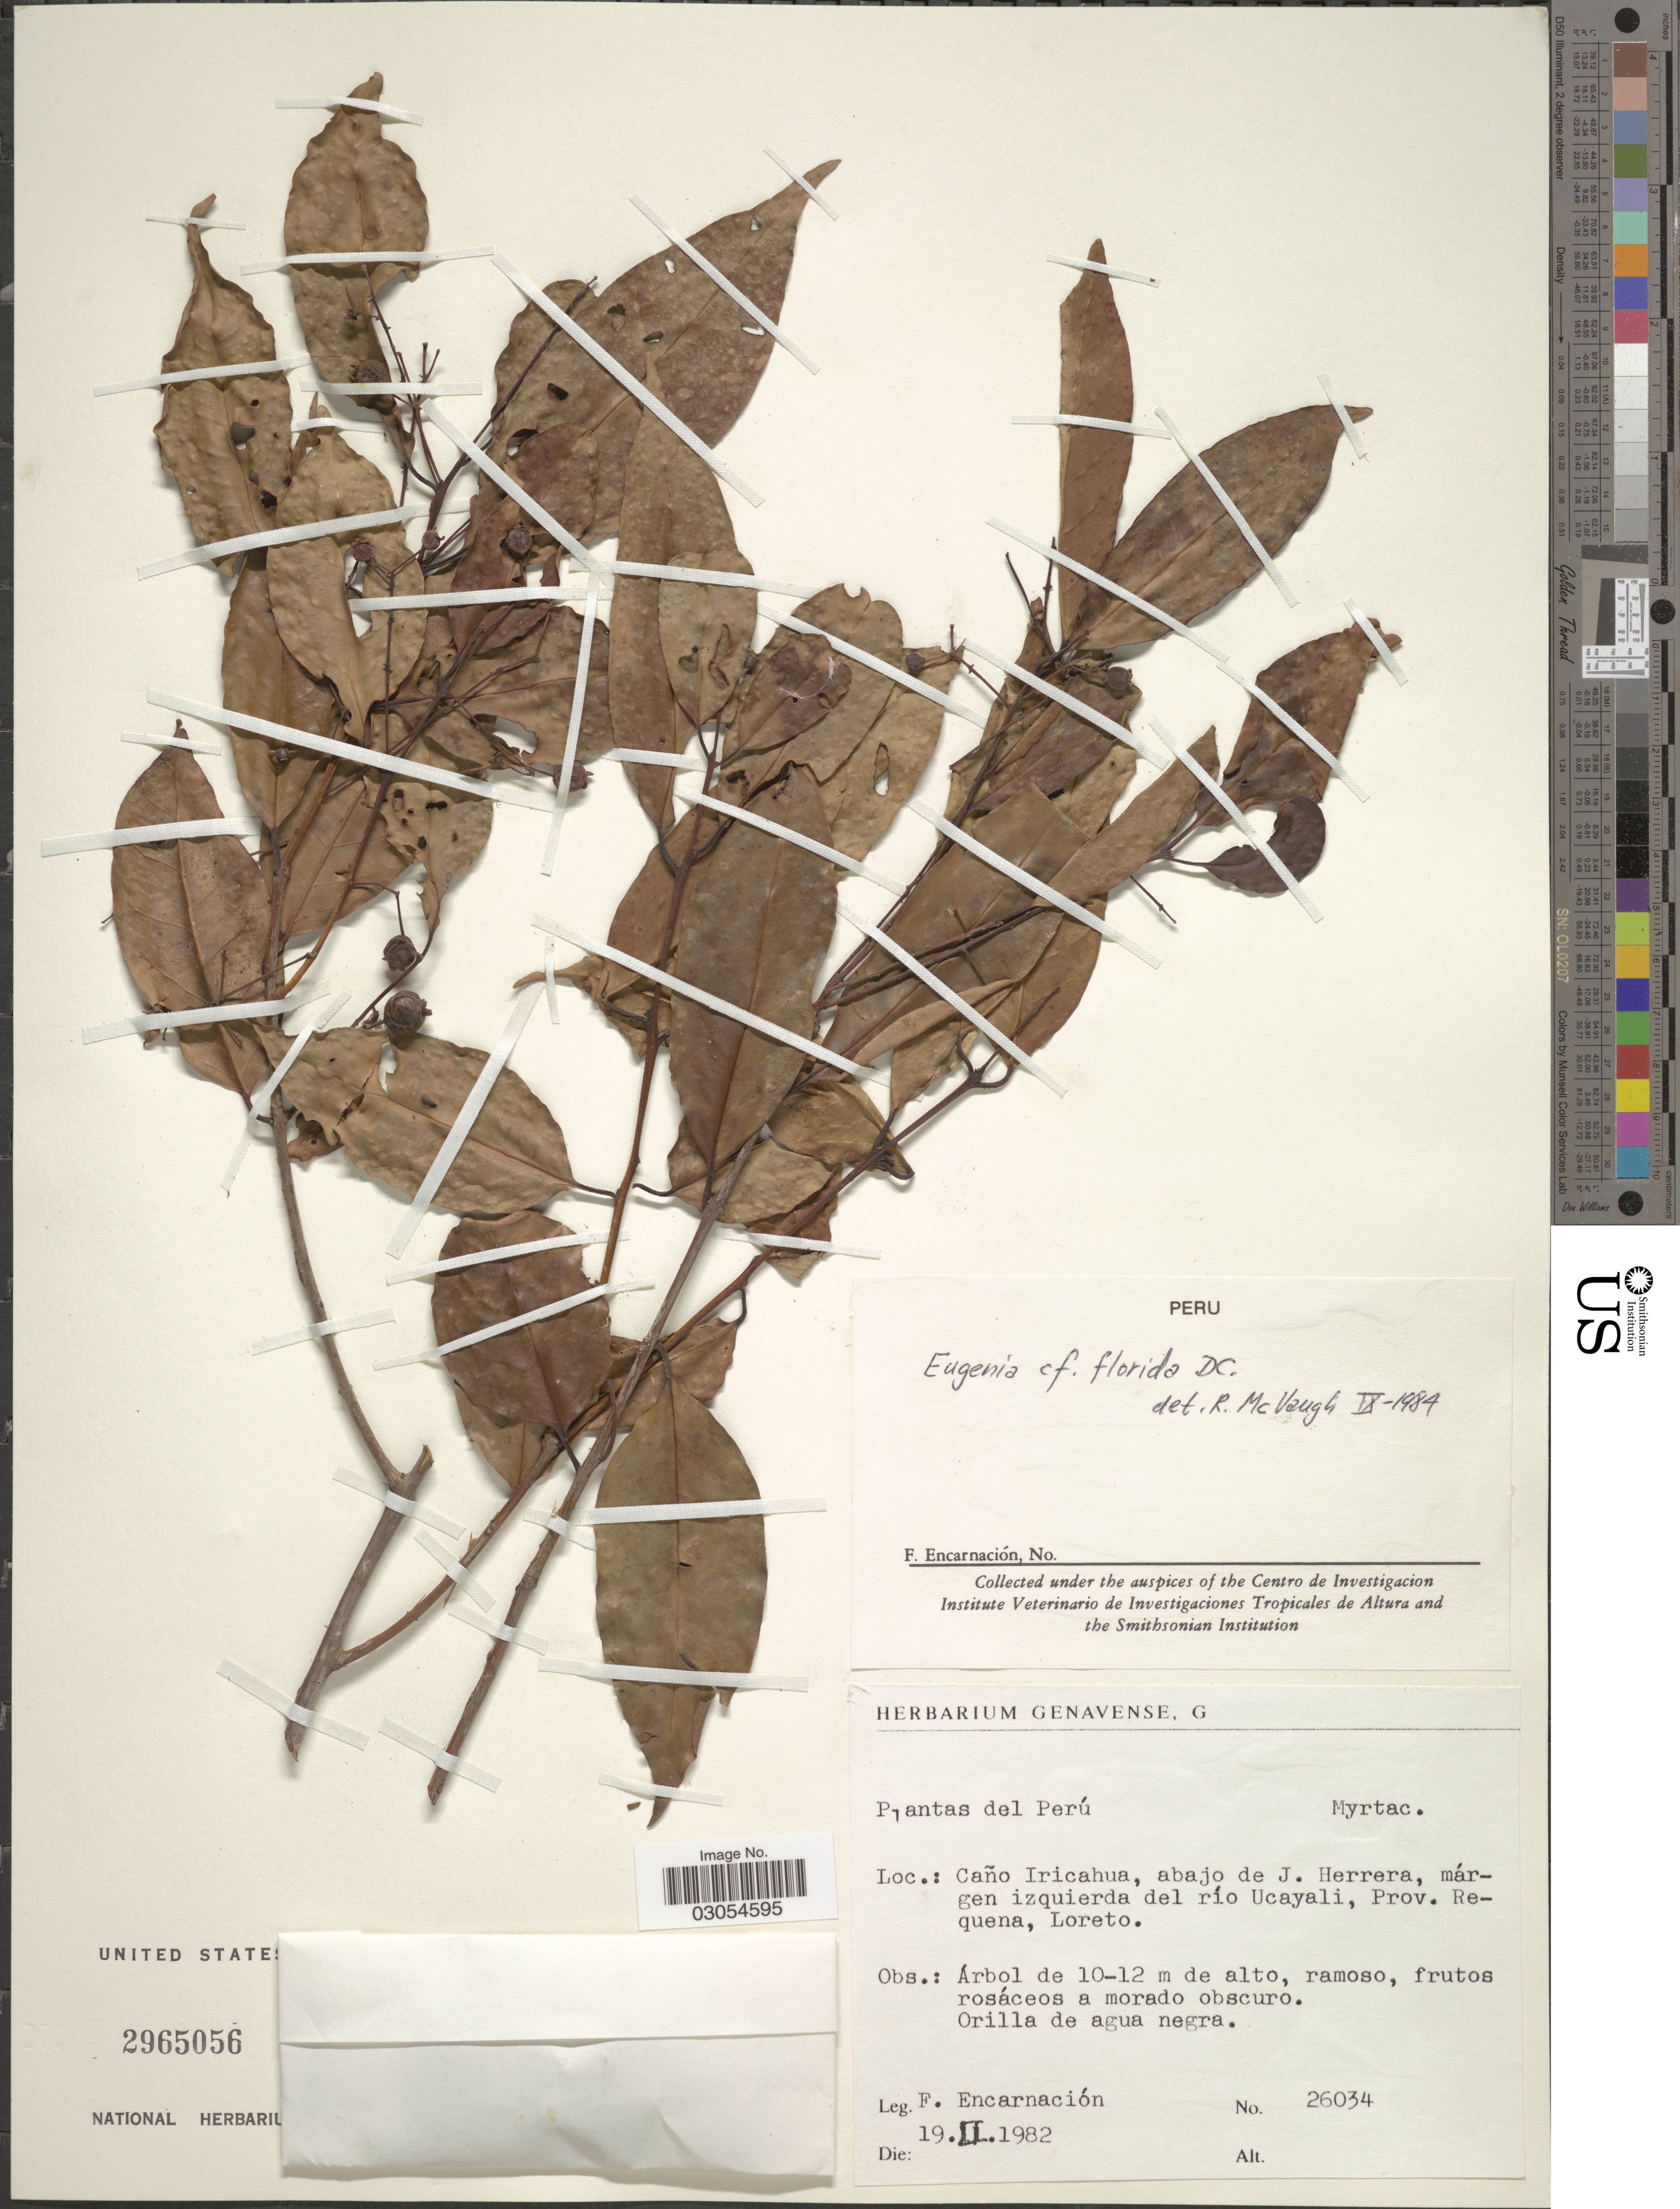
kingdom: Plantae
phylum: Tracheophyta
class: Magnoliopsida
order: Myrtales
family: Myrtaceae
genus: Eugenia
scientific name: Eugenia florida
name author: DC.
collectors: F. Encarnación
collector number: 26034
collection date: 1982-02-19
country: Peru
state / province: Loreto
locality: Caño Iricahua, abajo de J. Herrera, márgen izquierda del río Ucayali, Prov. Requena.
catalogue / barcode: US 2965056